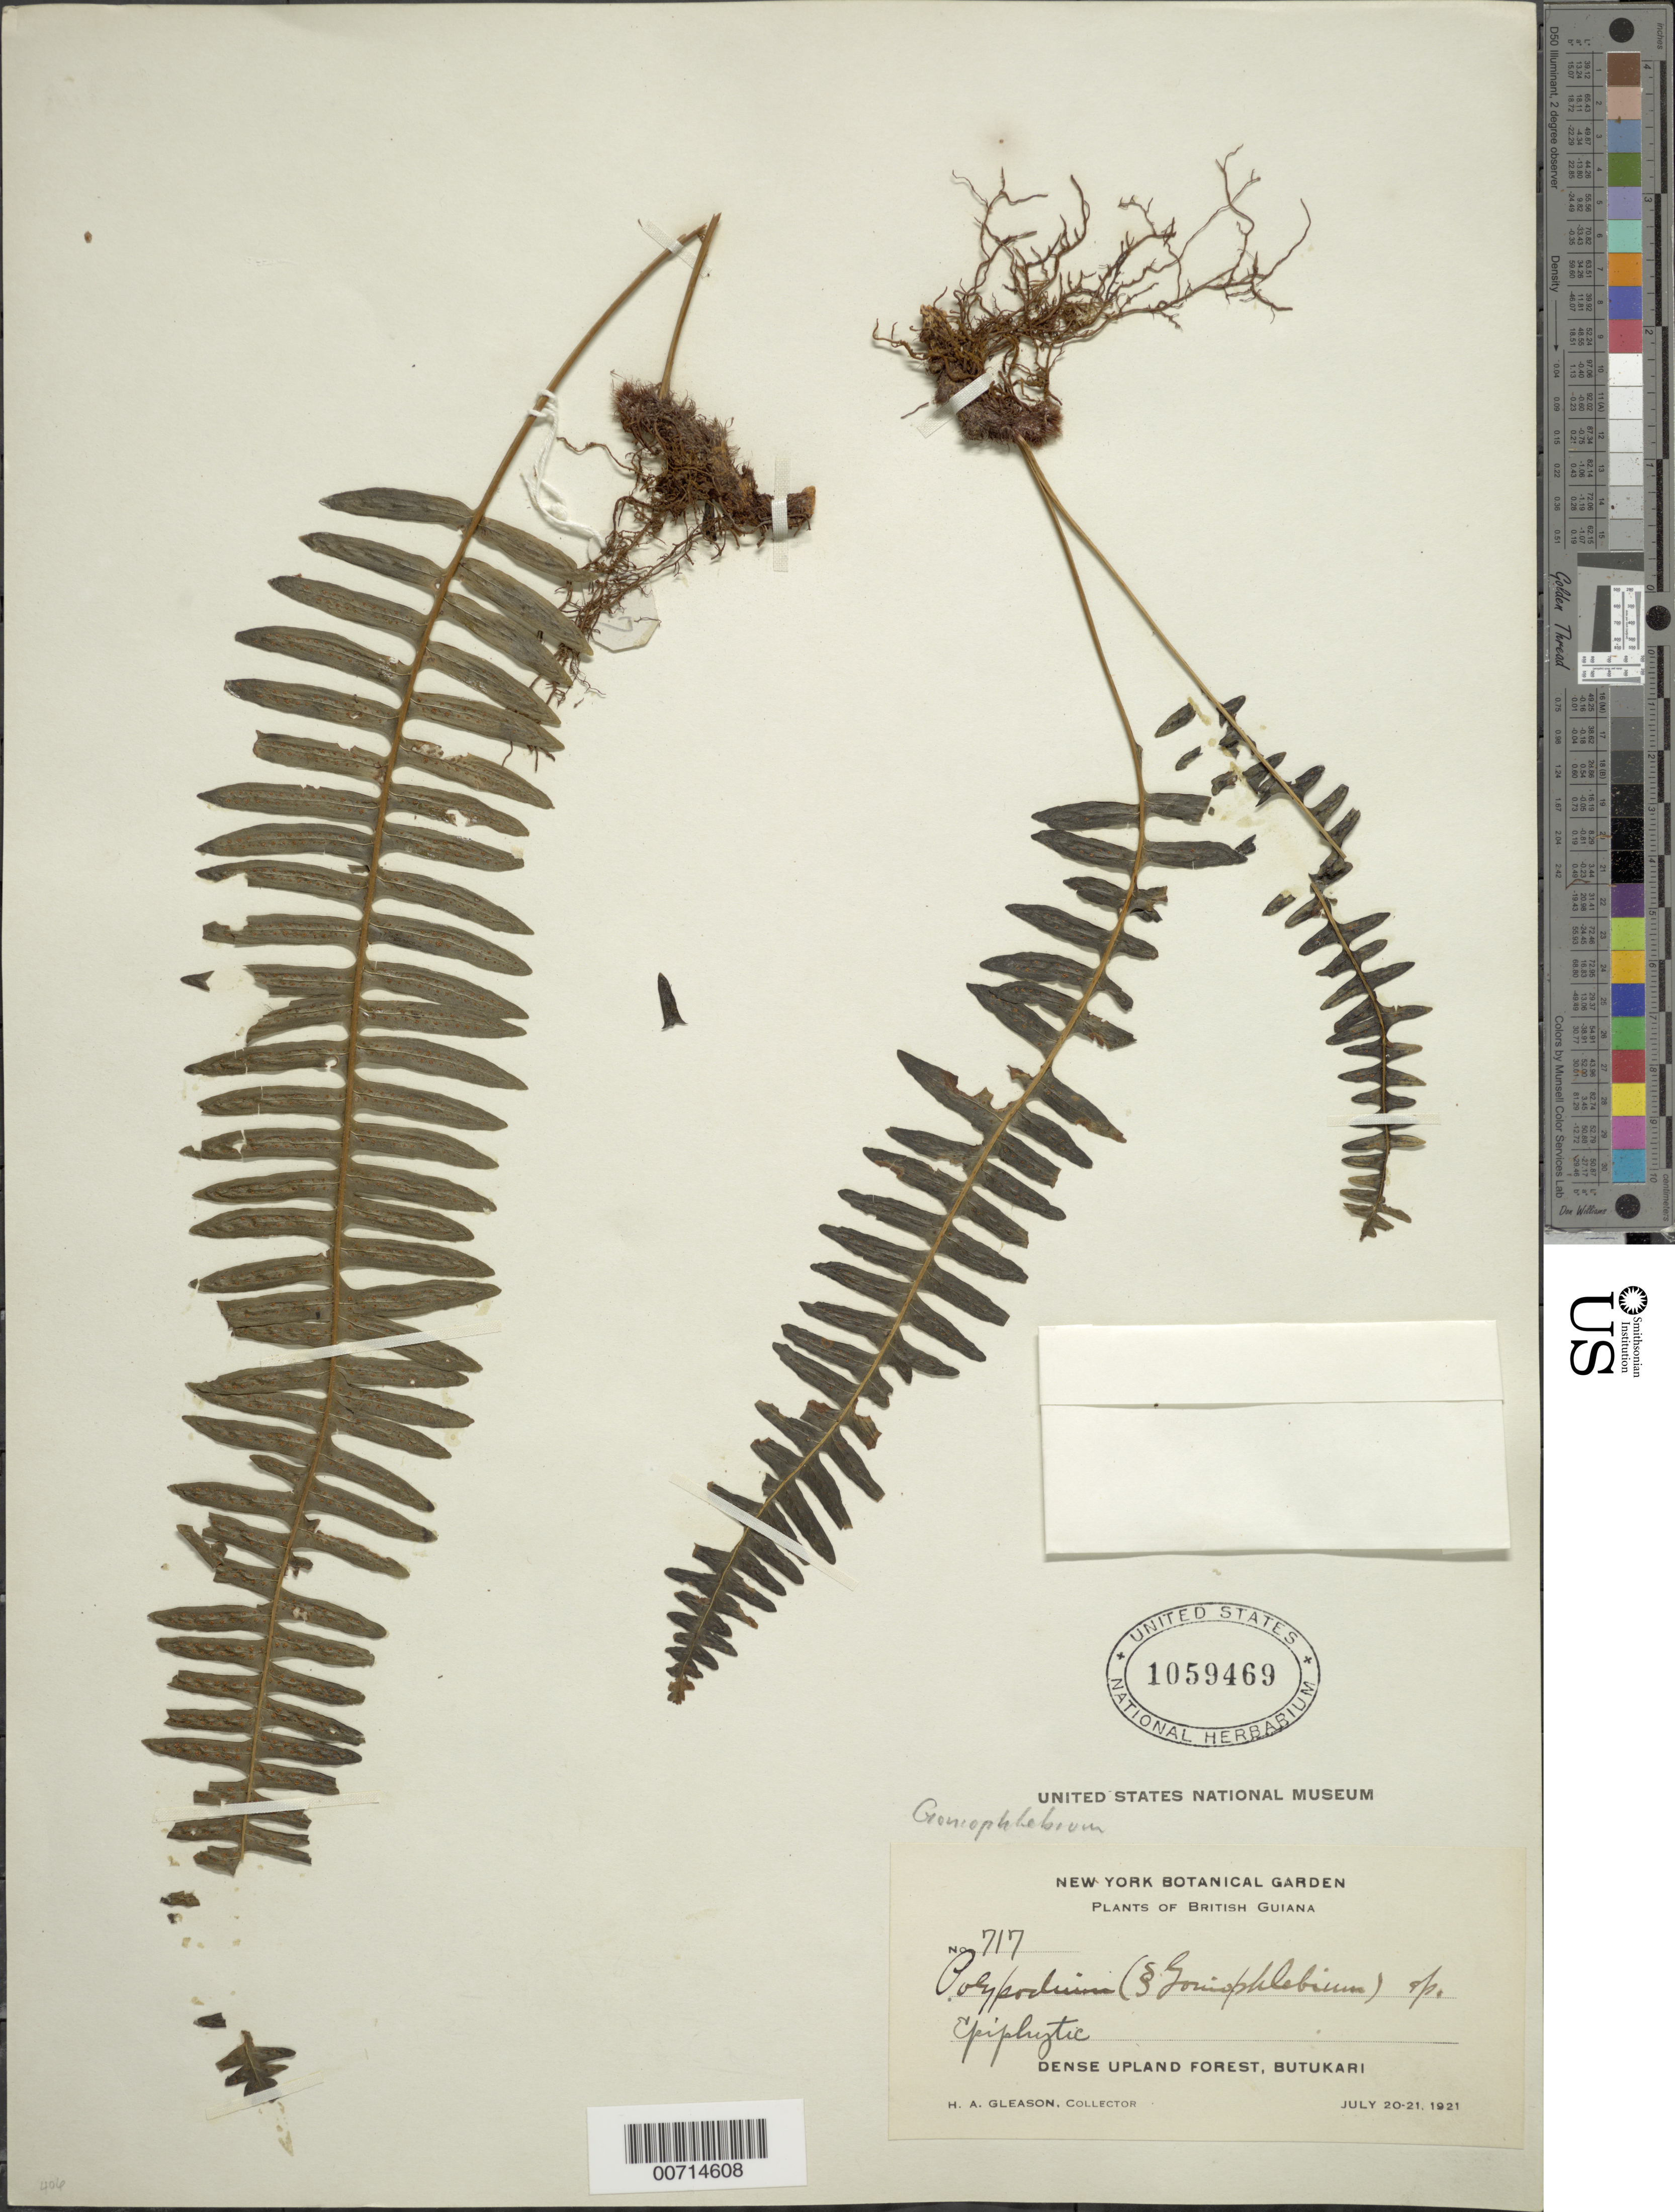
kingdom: Plantae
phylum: Tracheophyta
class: Polypodiopsida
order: Polypodiales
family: Polypodiaceae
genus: Serpocaulon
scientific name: Serpocaulon sp.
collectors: H. A. Gleason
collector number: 717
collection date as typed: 20-Jul-21 to 21-Jul-21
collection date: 1921-07-20/1921-07-21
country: Guyana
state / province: U. Demerara-Berbice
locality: Butukari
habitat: Dense upland forest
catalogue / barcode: US 1059469